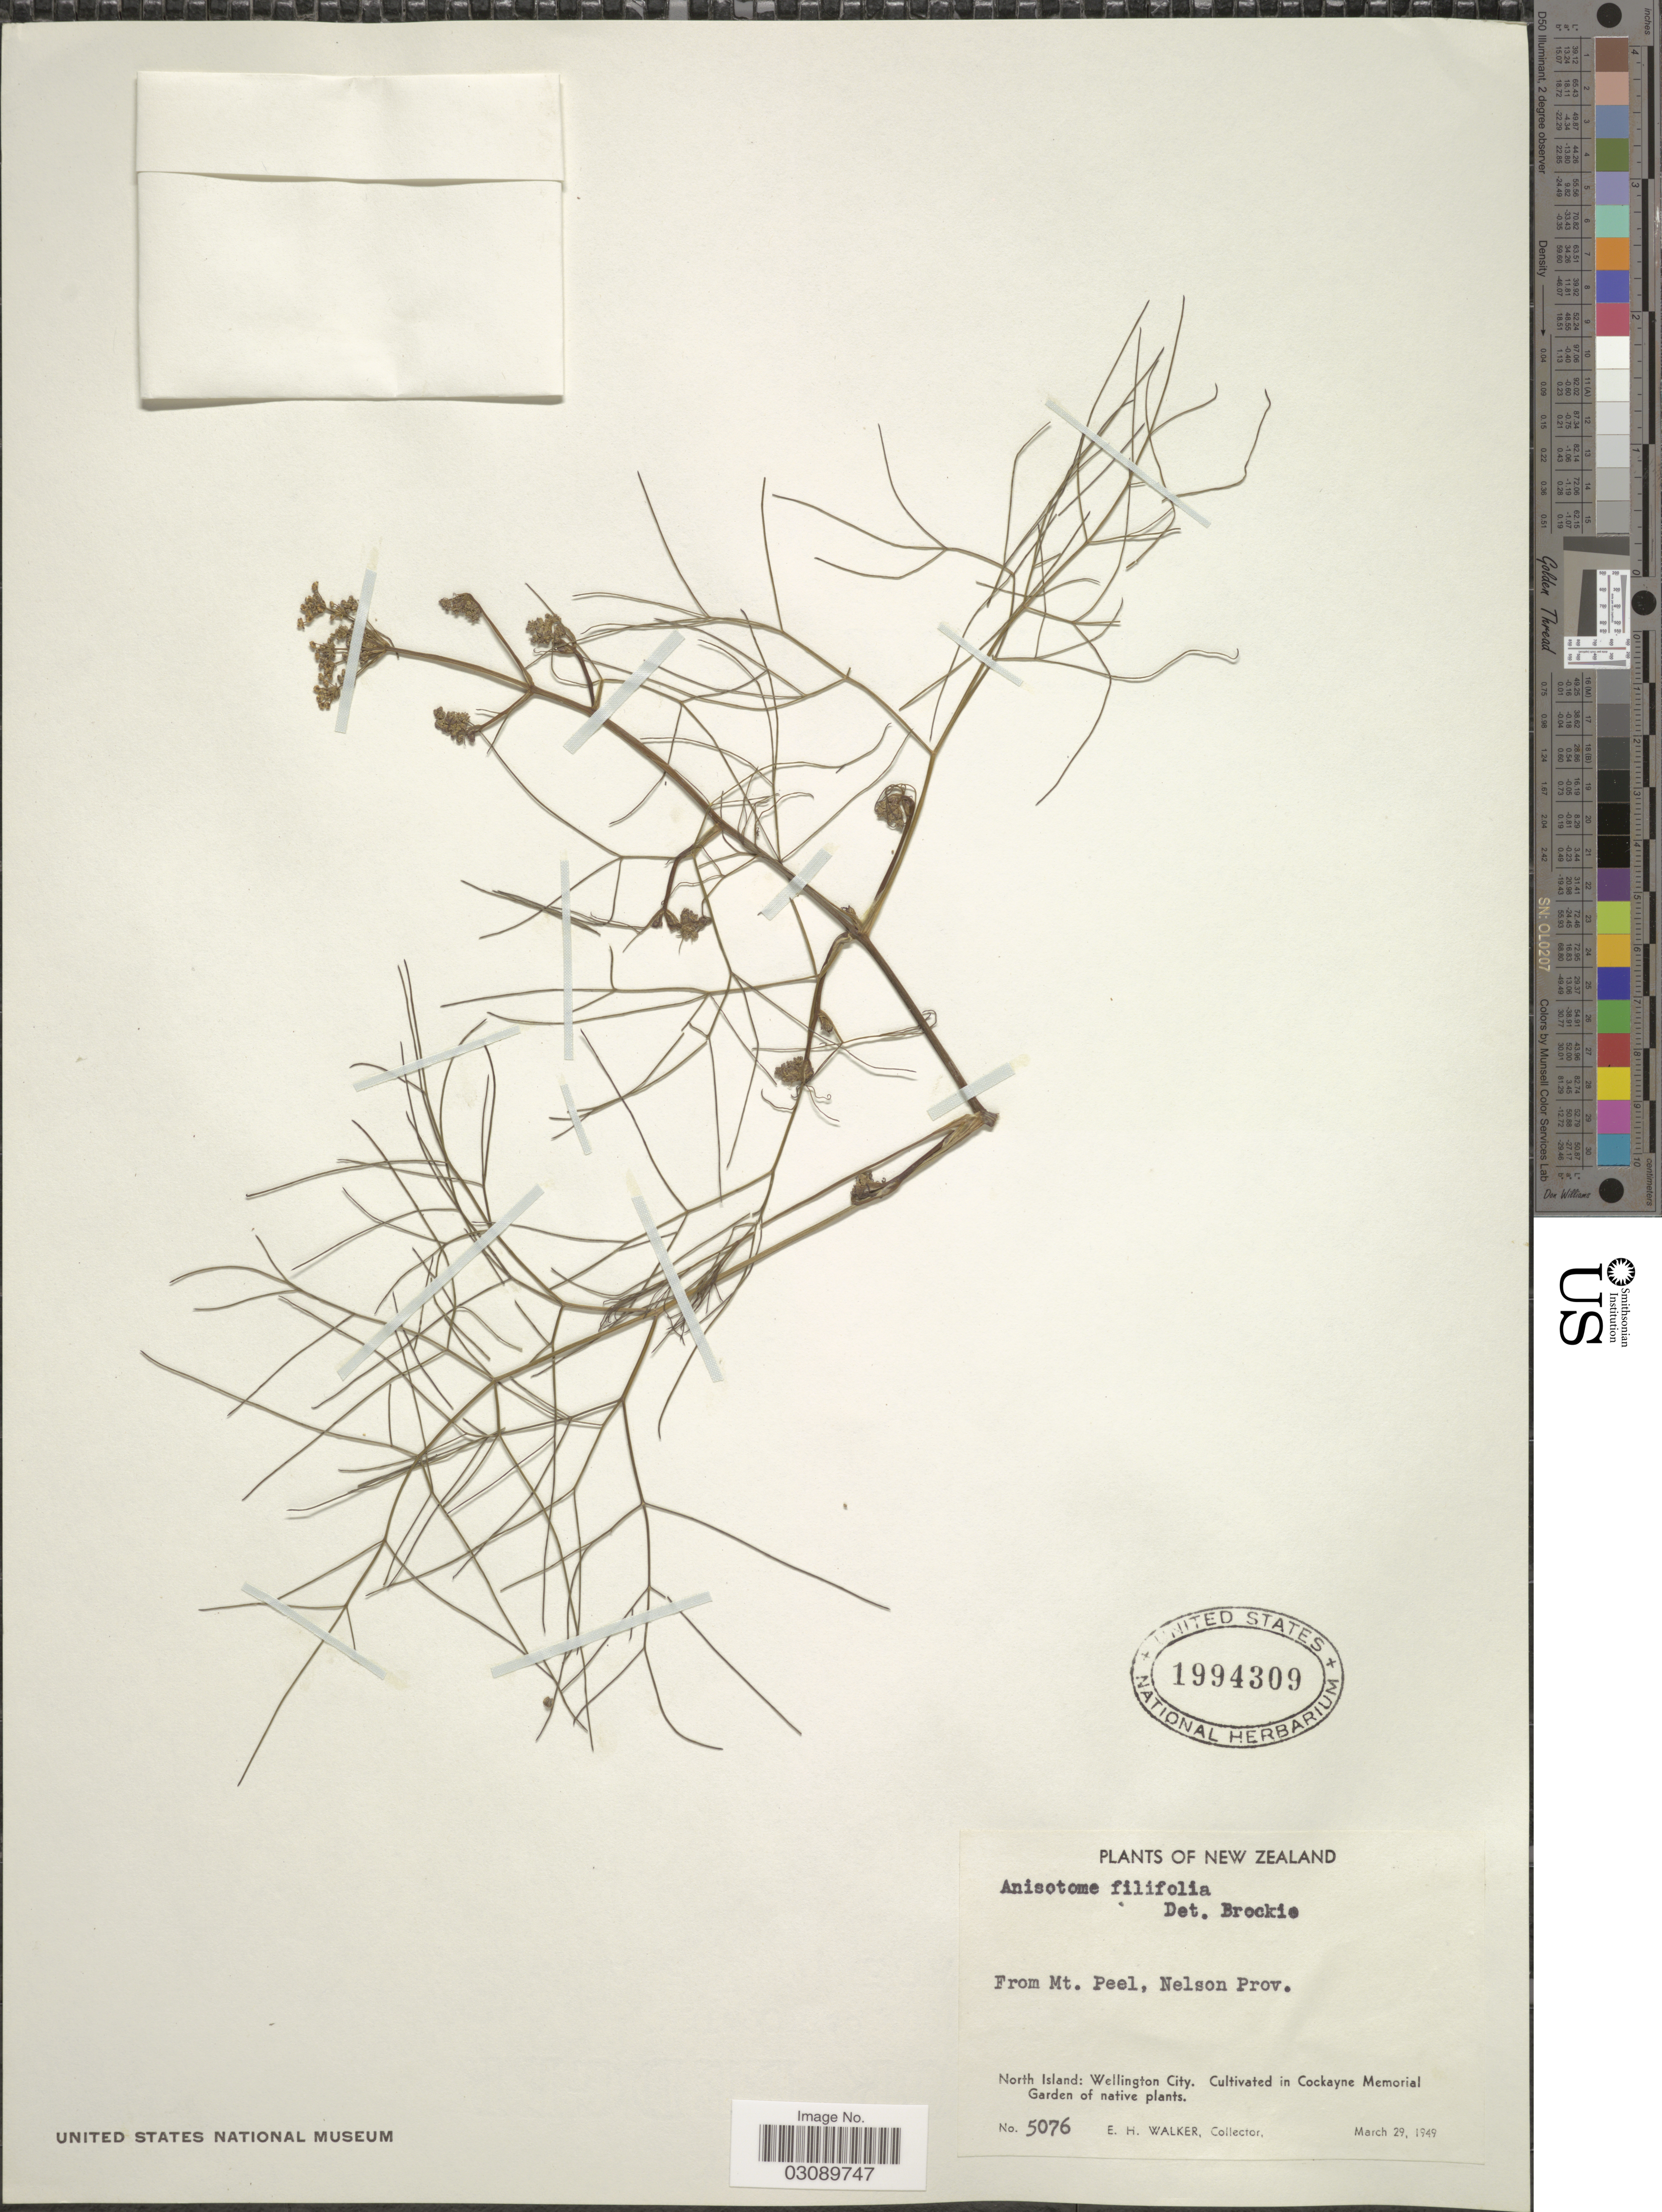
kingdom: Plantae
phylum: Tracheophyta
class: Magnoliopsida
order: Apiales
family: Apiaceae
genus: Anisotome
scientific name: Anisotome filifolia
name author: (Hook. f.) Cockayne & Laing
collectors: E. H. Walker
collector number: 5076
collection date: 1949-03-29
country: New Zealand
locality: Cultivated in Cockayne Memorial Garden of native plants.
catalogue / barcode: US 1994309